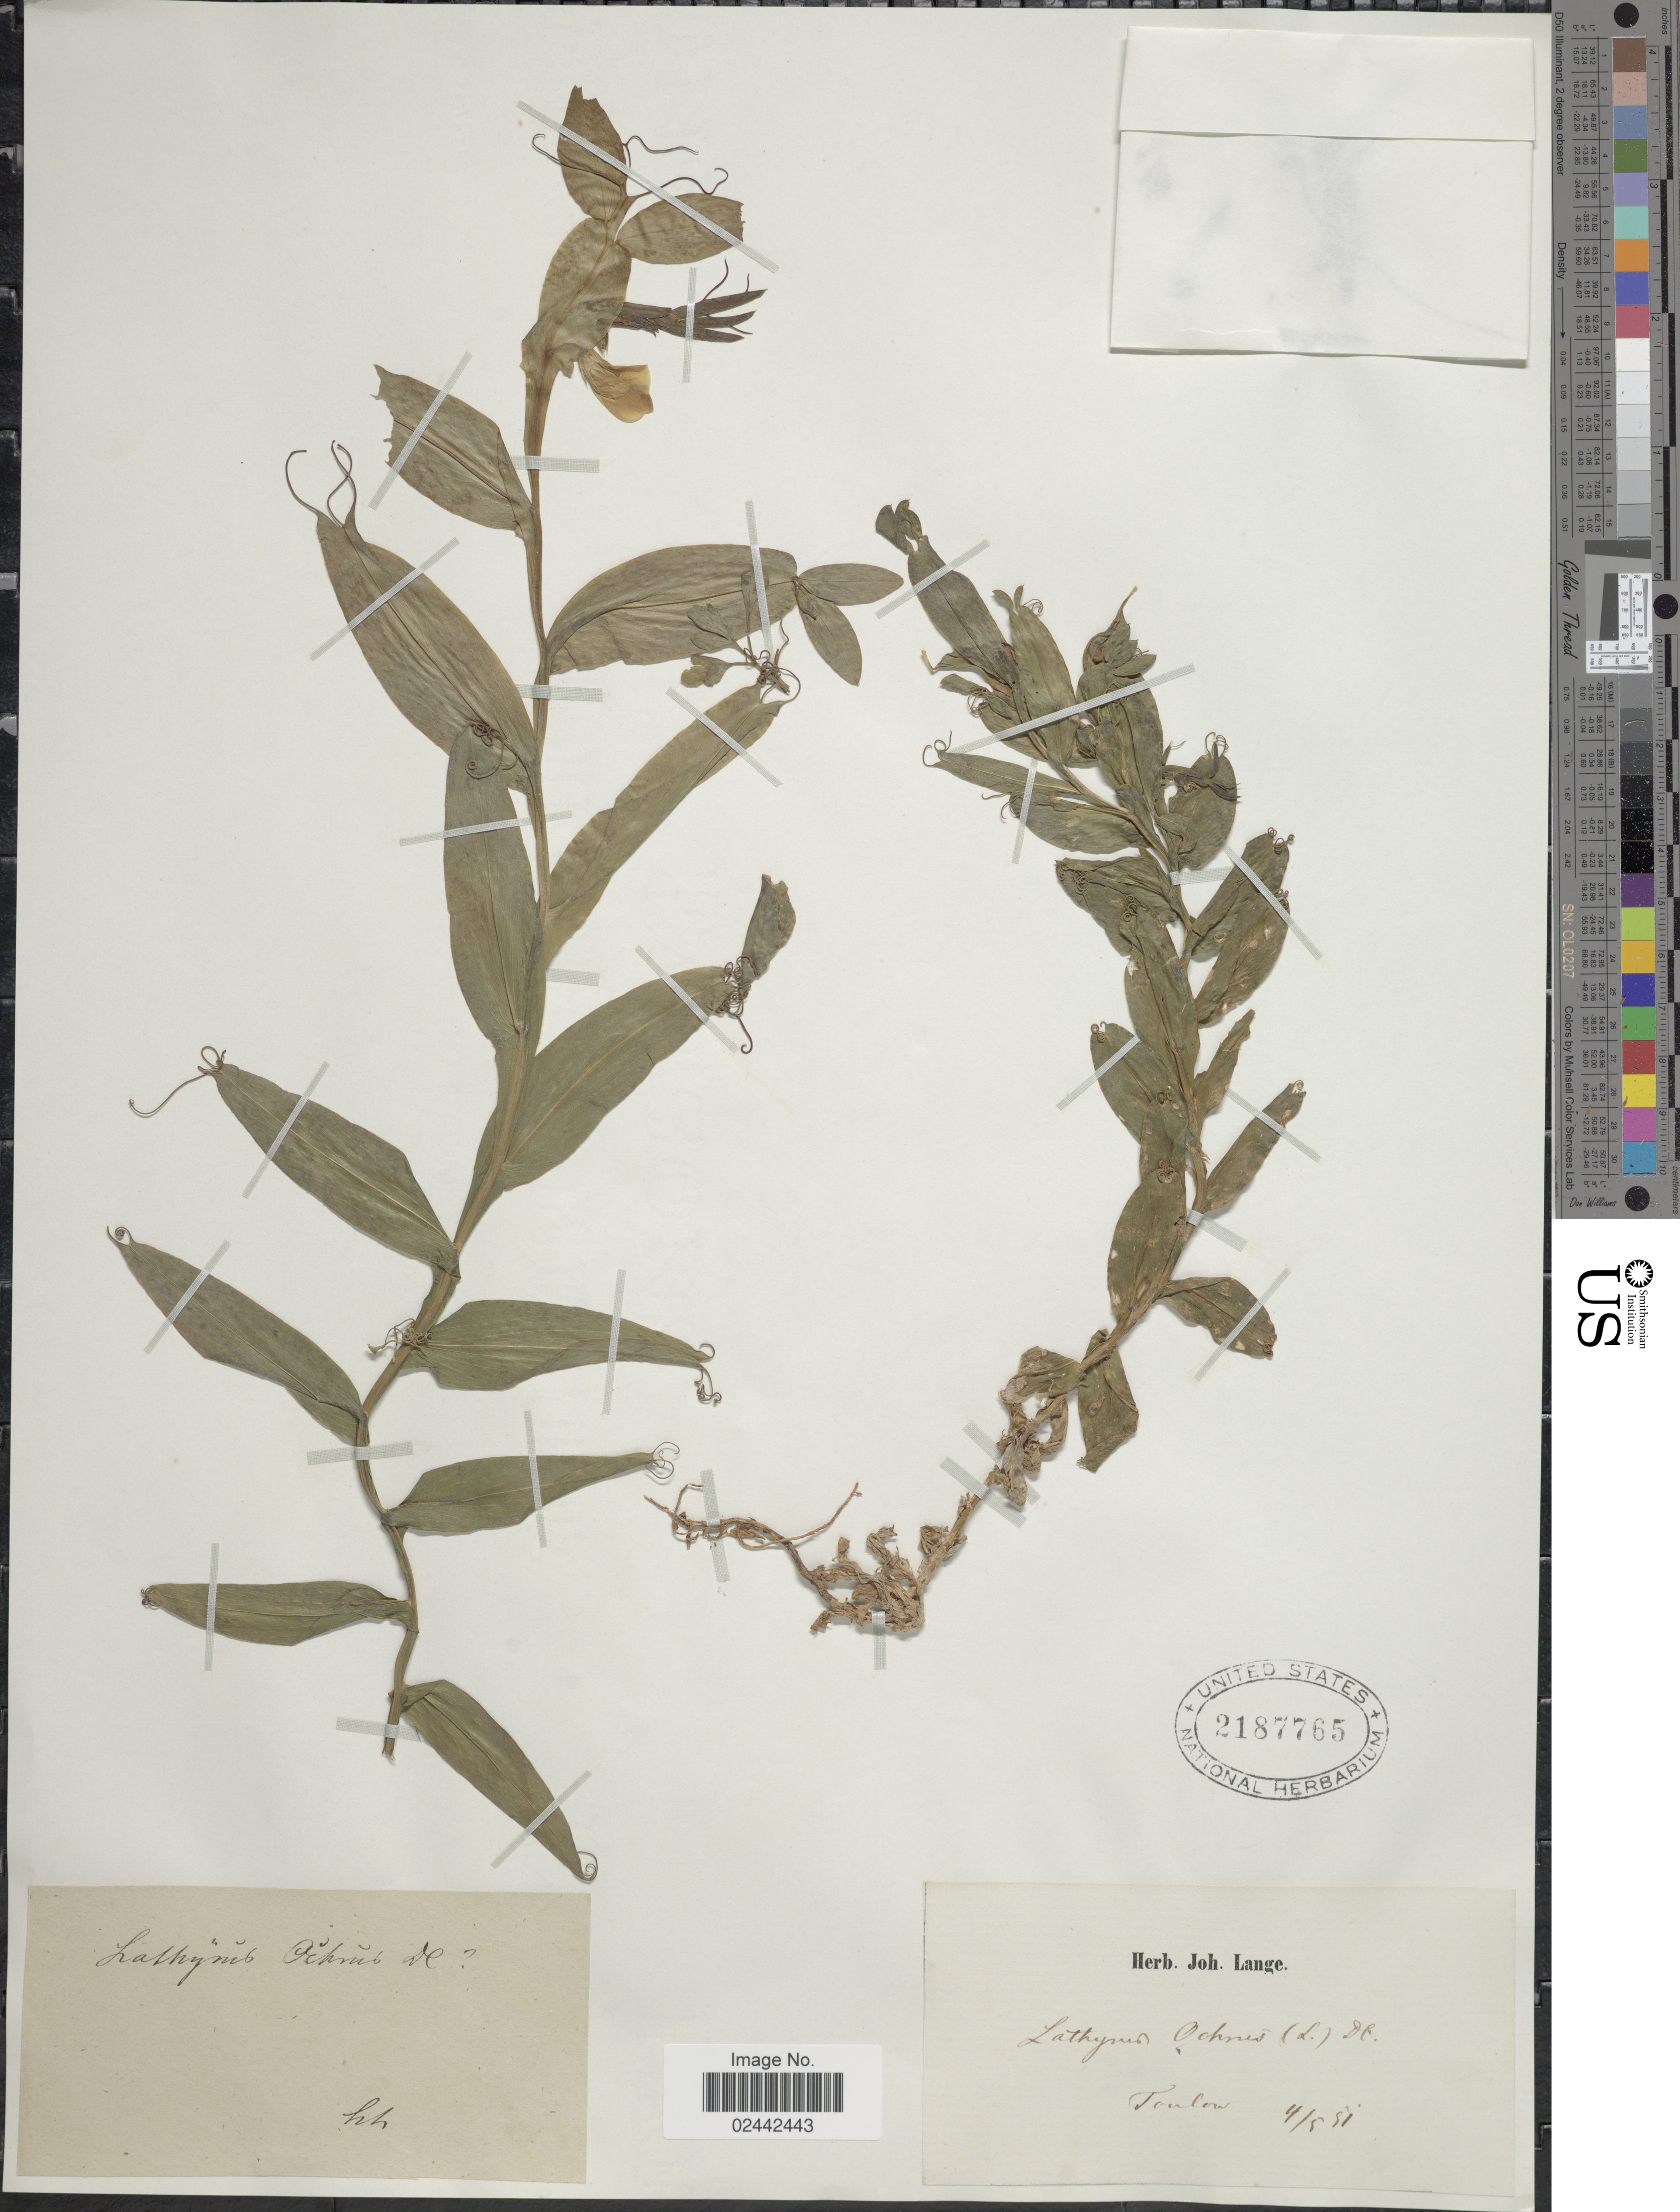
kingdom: Plantae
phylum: Tracheophyta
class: Magnoliopsida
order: Fabales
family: Fabaceae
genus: Lathyrus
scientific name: Lathyrus ochrus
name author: (L.) DC.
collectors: ex herb. Joh. Lange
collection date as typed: Transcribed d/m/y: 4/5/51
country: France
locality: Toulon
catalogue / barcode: US 2187765